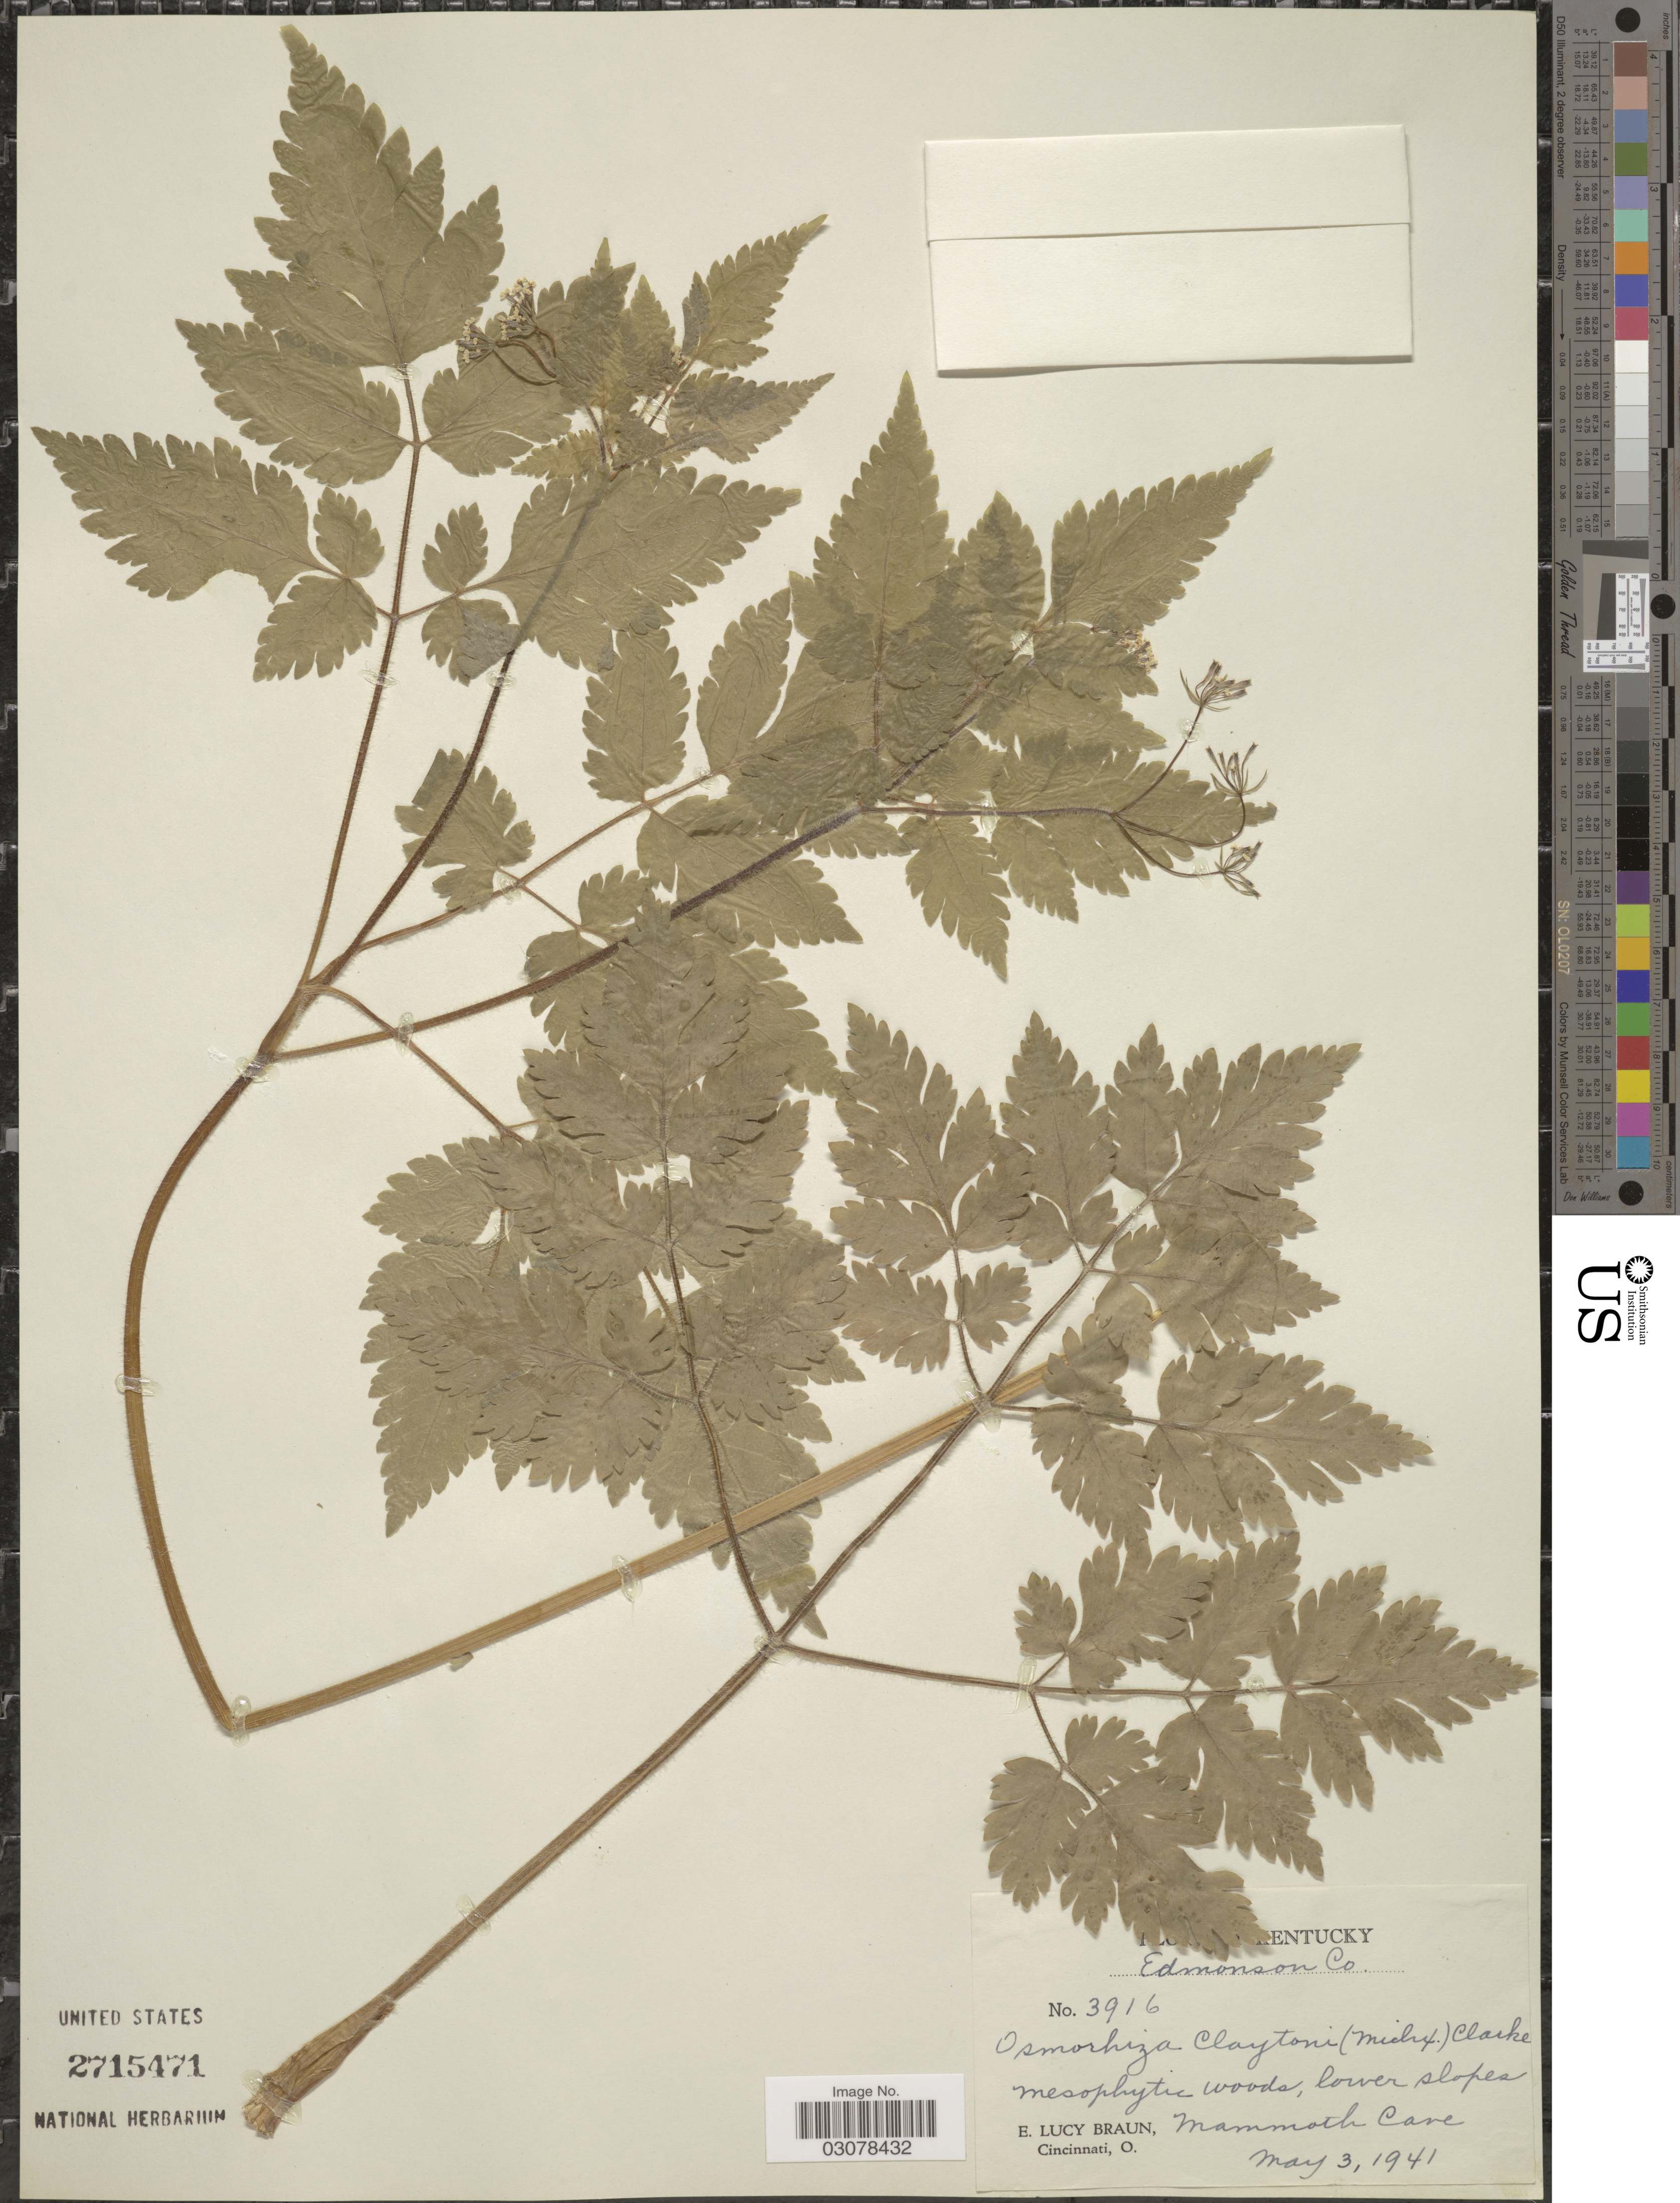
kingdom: Plantae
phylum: Tracheophyta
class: Magnoliopsida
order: Apiales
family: Apiaceae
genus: Osmorhiza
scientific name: Osmorhiza claytonii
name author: (Michx.) C.B. Clarke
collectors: E. L. Braun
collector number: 3916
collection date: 1941-05-03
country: United States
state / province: Kentucky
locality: Edmonson Co. Lower slopes Mammoth Cave.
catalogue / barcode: US 2715471